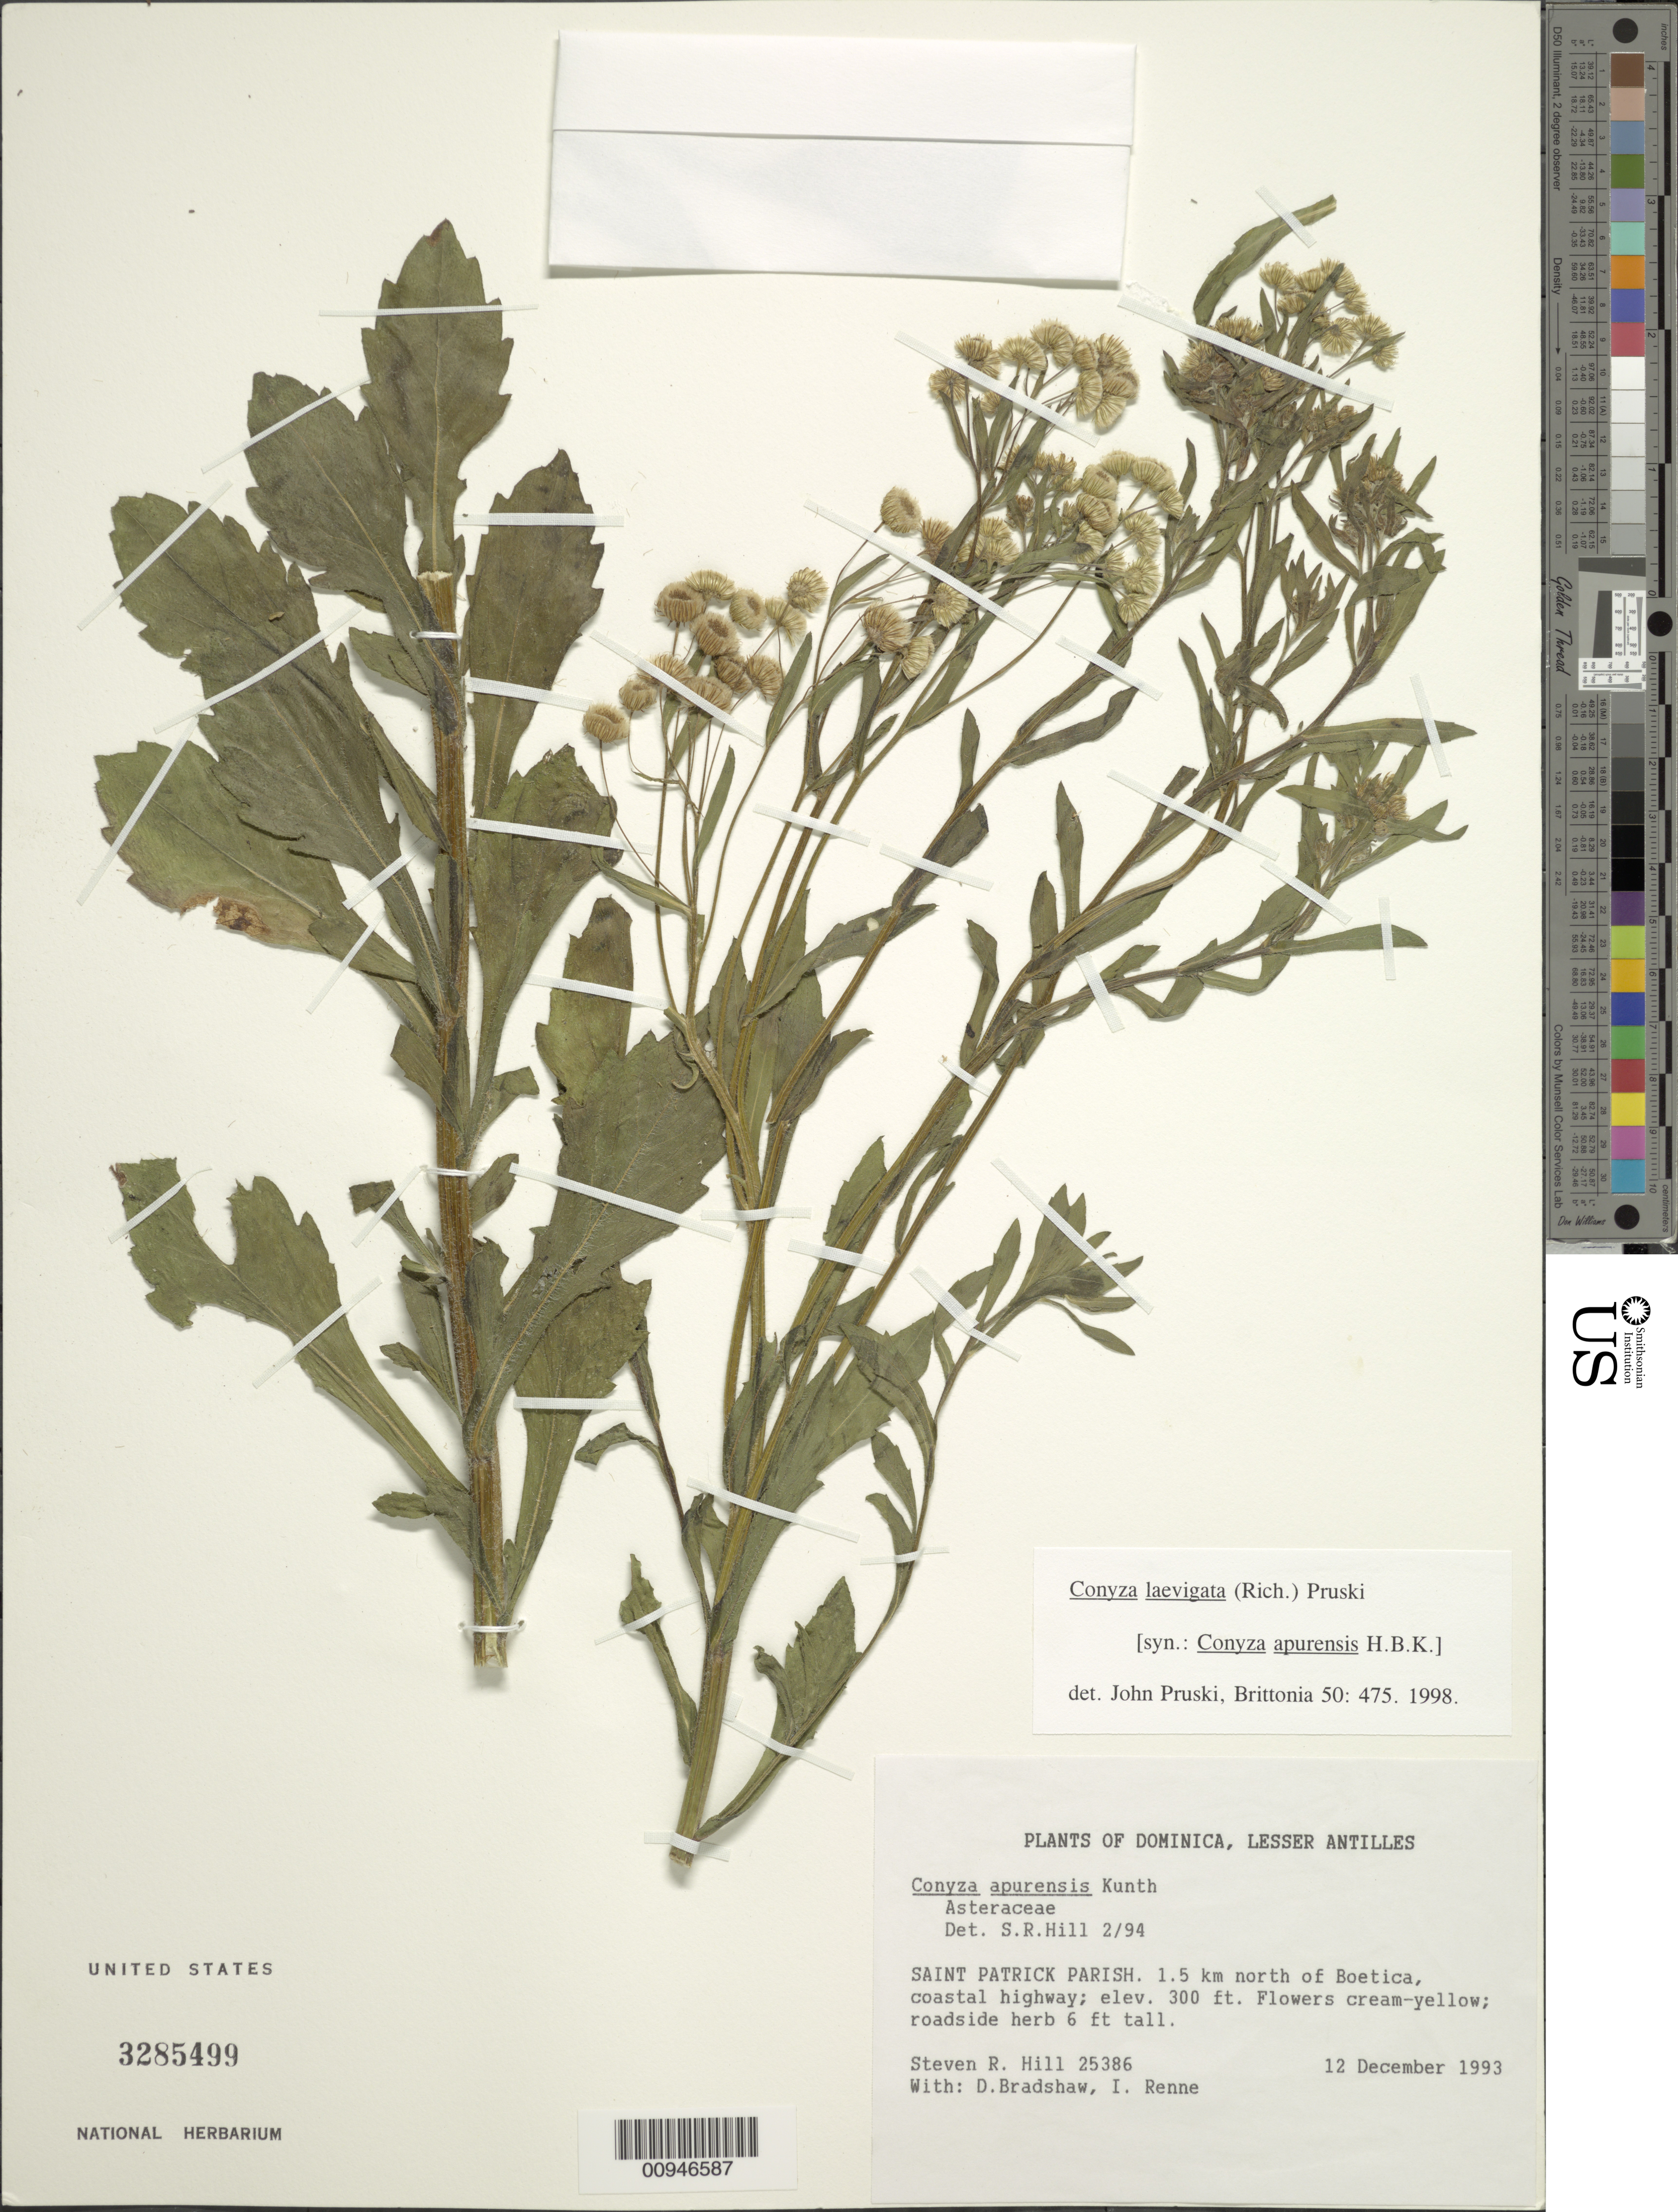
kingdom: Plantae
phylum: Tracheophyta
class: Magnoliopsida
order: Asterales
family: Asteraceae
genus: Conyza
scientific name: Conyza laevigata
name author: (Rich.) Pruski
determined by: Pruski, J. F.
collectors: S. R. Hill, D. Bradshaw & I. Renne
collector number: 25386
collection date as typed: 12 Dec 1993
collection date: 1993-12-12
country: Dominica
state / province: St. Patrick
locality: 1.5 km N of Boetica, coastal highway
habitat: Roadside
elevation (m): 91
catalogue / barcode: US 3285499